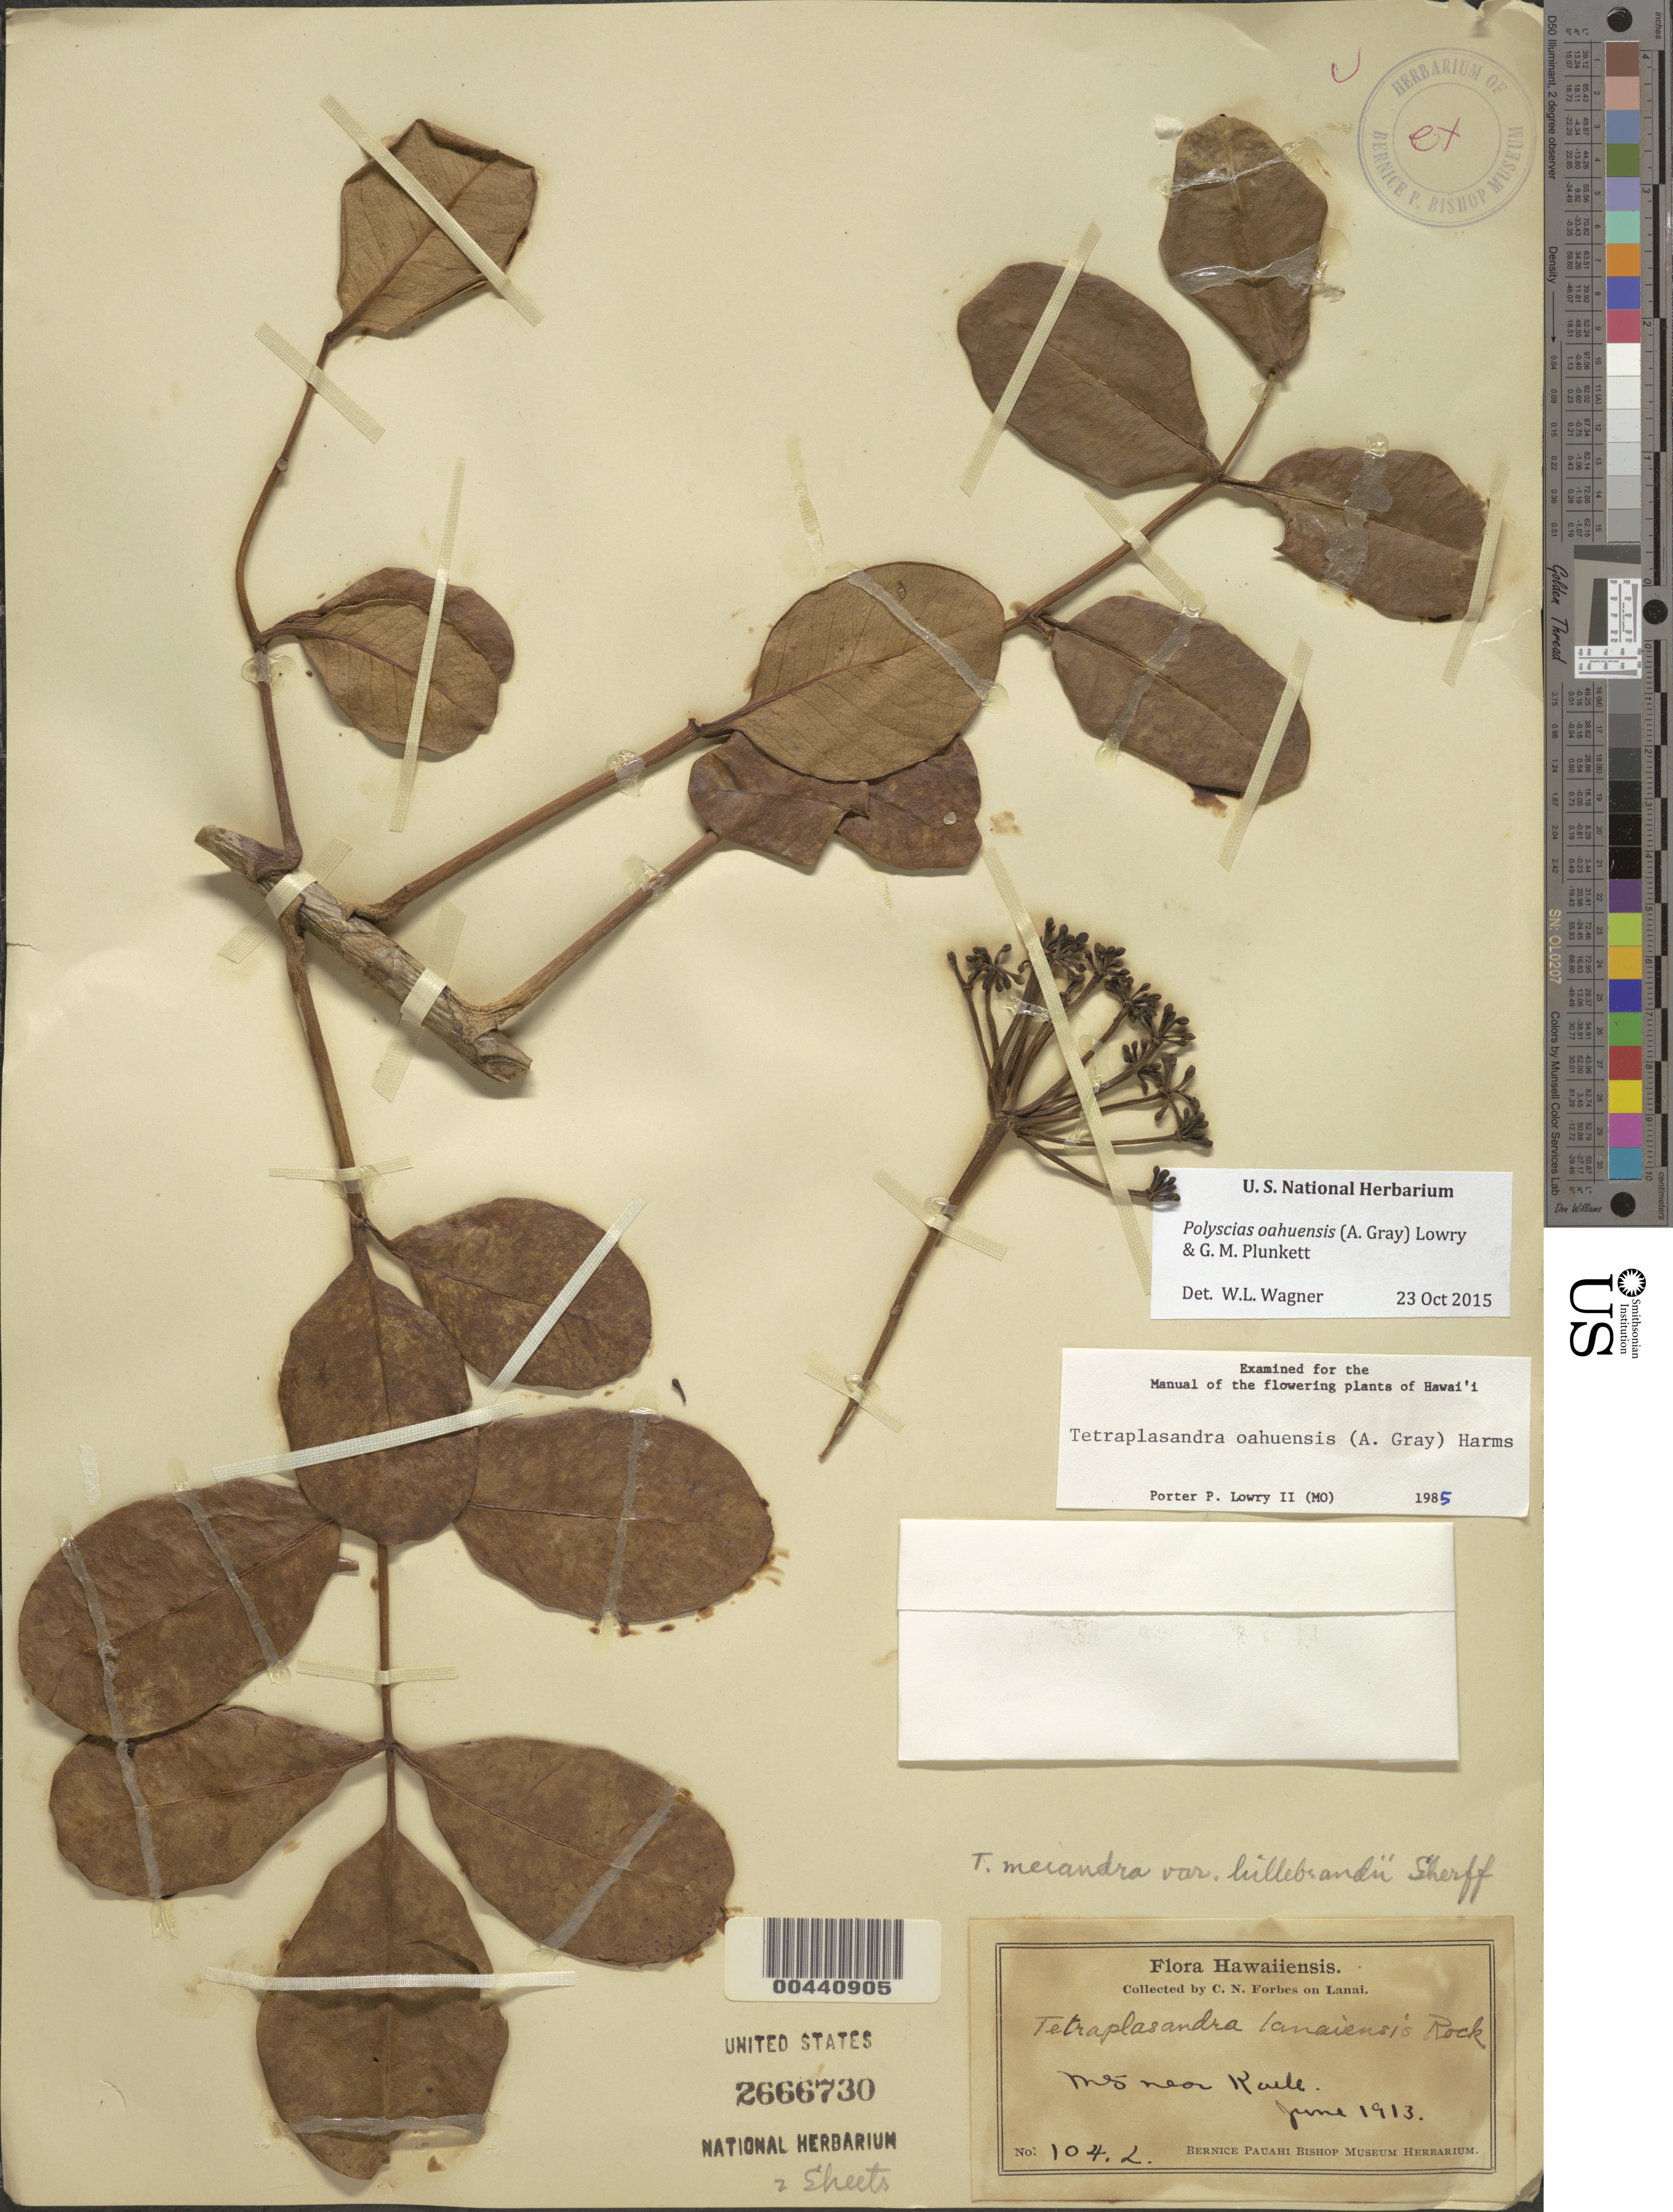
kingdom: Plantae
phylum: Tracheophyta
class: Magnoliopsida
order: Apiales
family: Araliaceae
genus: Polyscias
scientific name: Polyscias oahuensis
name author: (A. Gray) Lowry & G. M. Plunkett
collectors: C. N. Forbes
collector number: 104.L.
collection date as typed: Jun 1913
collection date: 1913-06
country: United States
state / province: Hawaii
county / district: Maui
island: Lana'i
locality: Mts near Kaele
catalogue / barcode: US 2666730